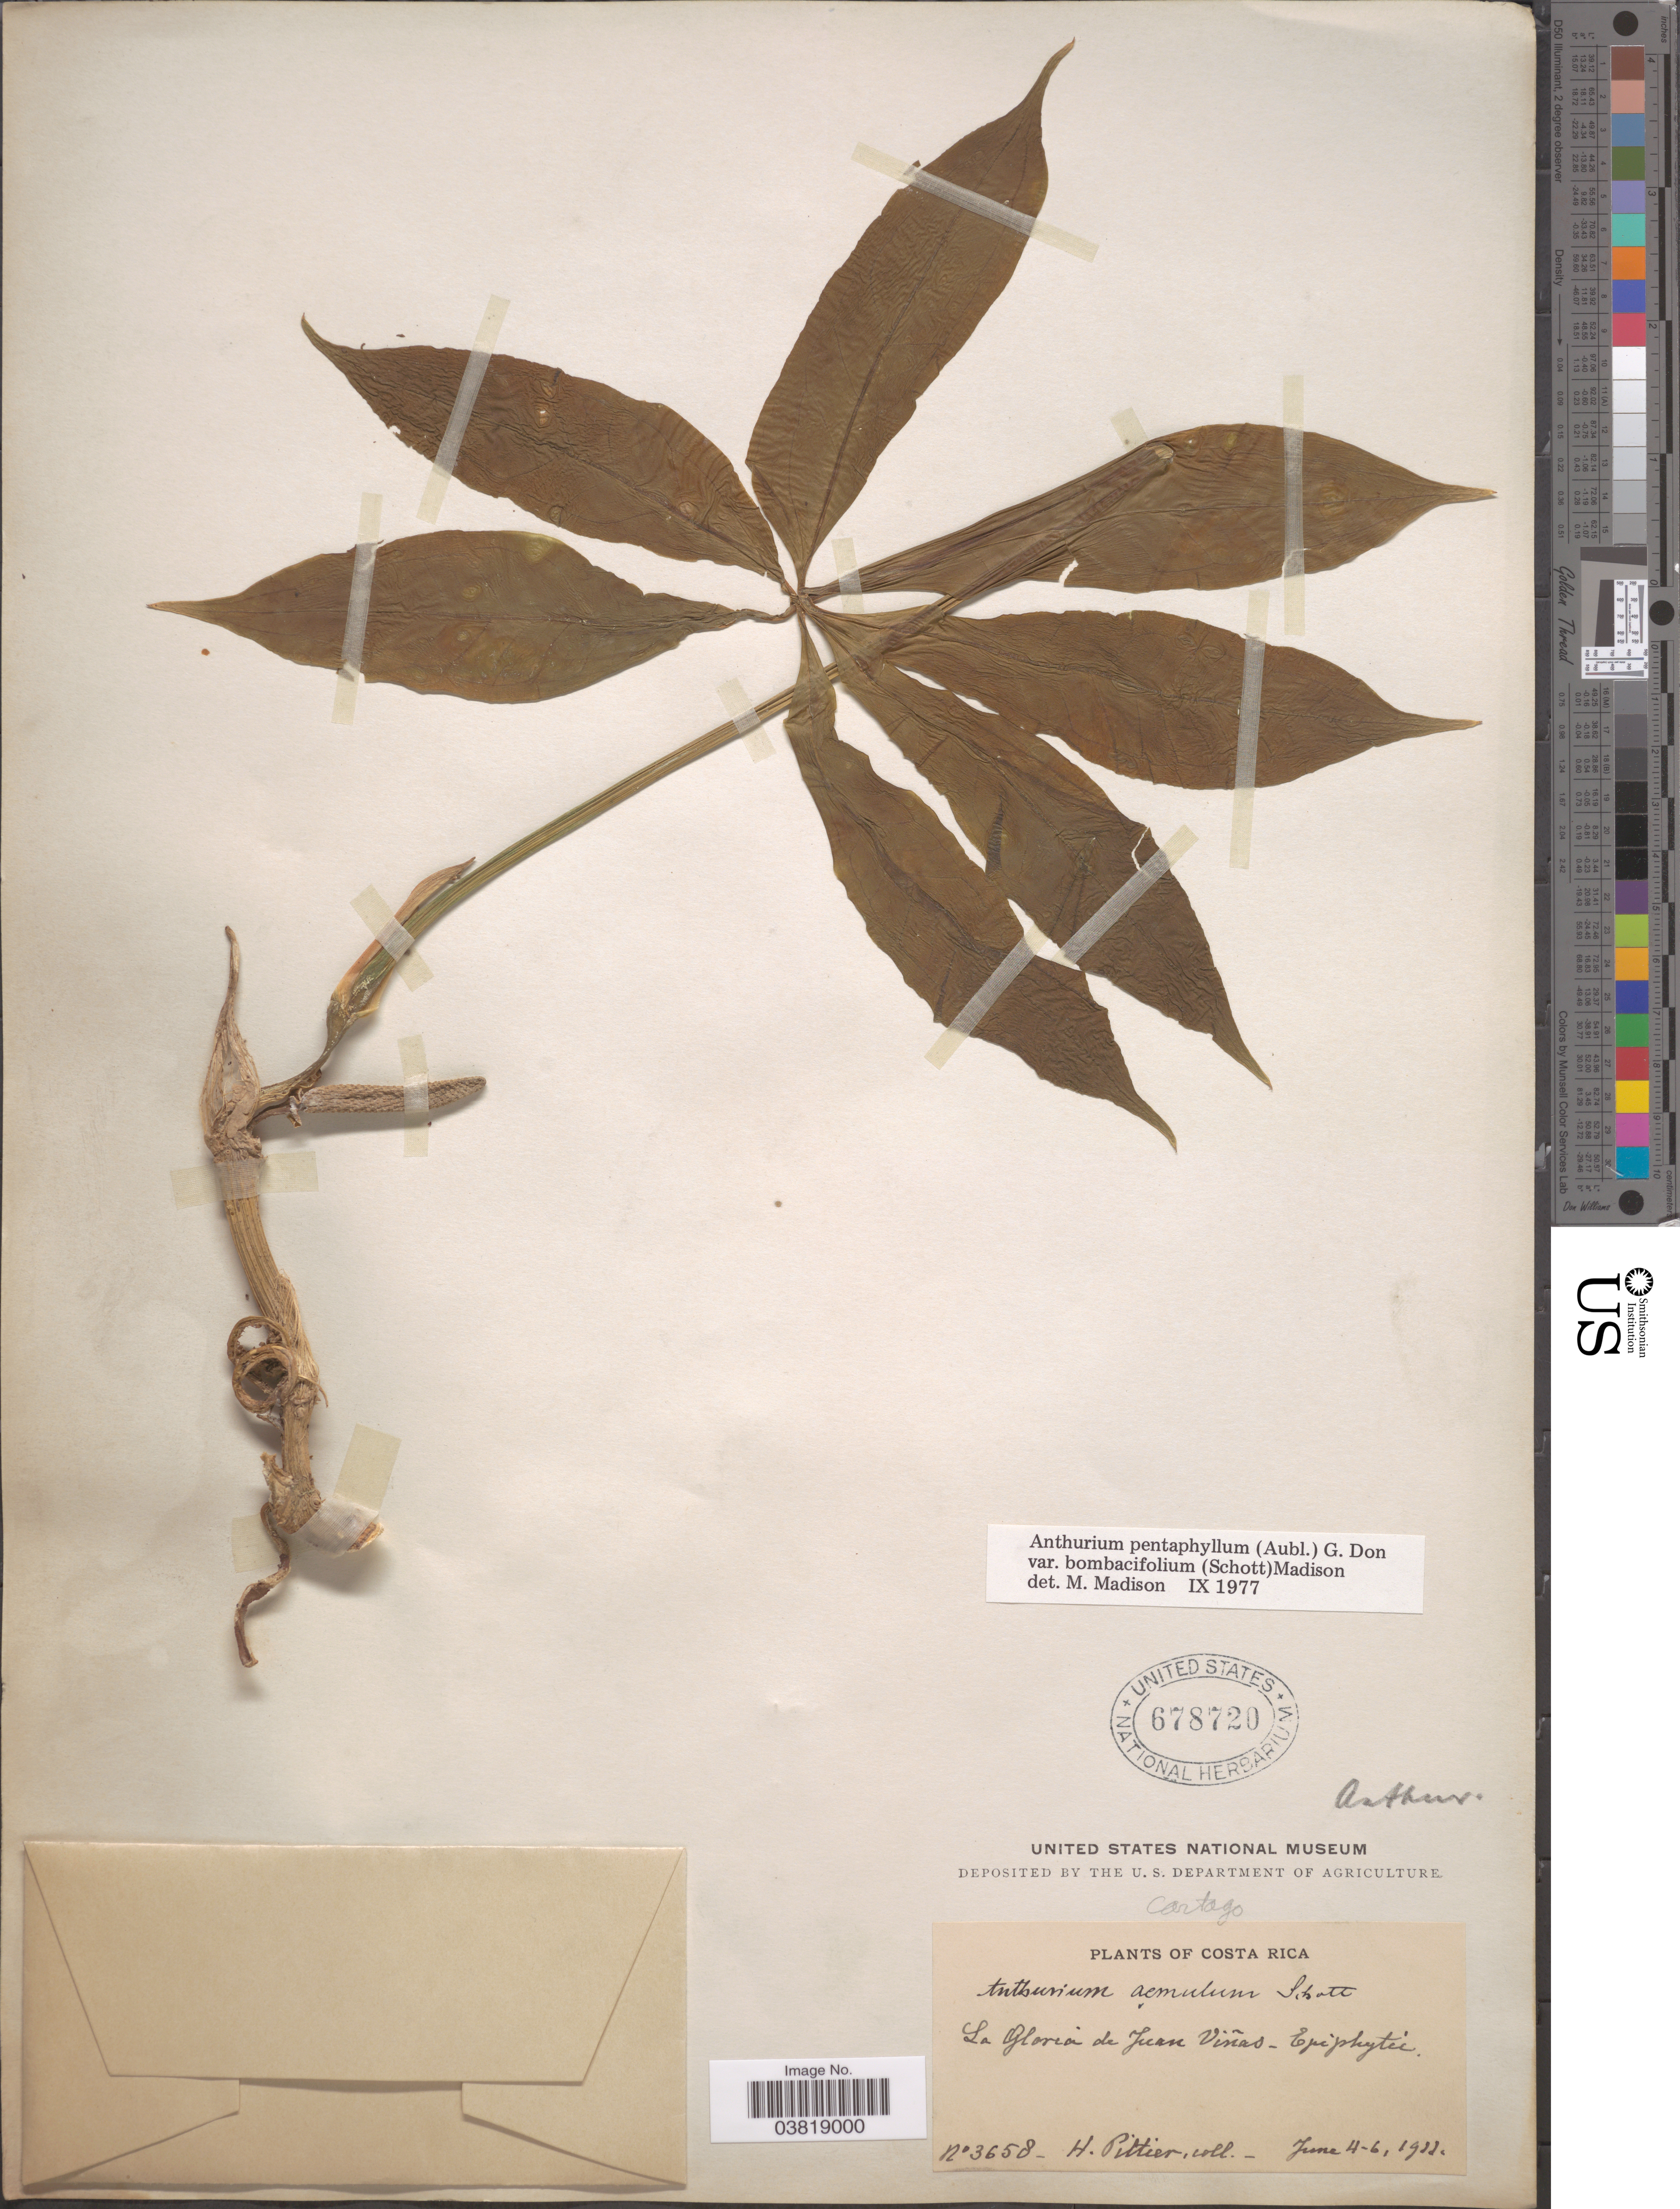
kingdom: Plantae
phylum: Tracheophyta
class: Liliopsida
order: Alismatales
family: Araceae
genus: Anthurium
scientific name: Anthurium pentaphyllum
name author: (Aubl.) G. Don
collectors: H. F. Pittier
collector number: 3658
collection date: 1911-06-04/1911-06-06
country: Costa Rica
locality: La Gloria de Juan Viñas.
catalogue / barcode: US 678720